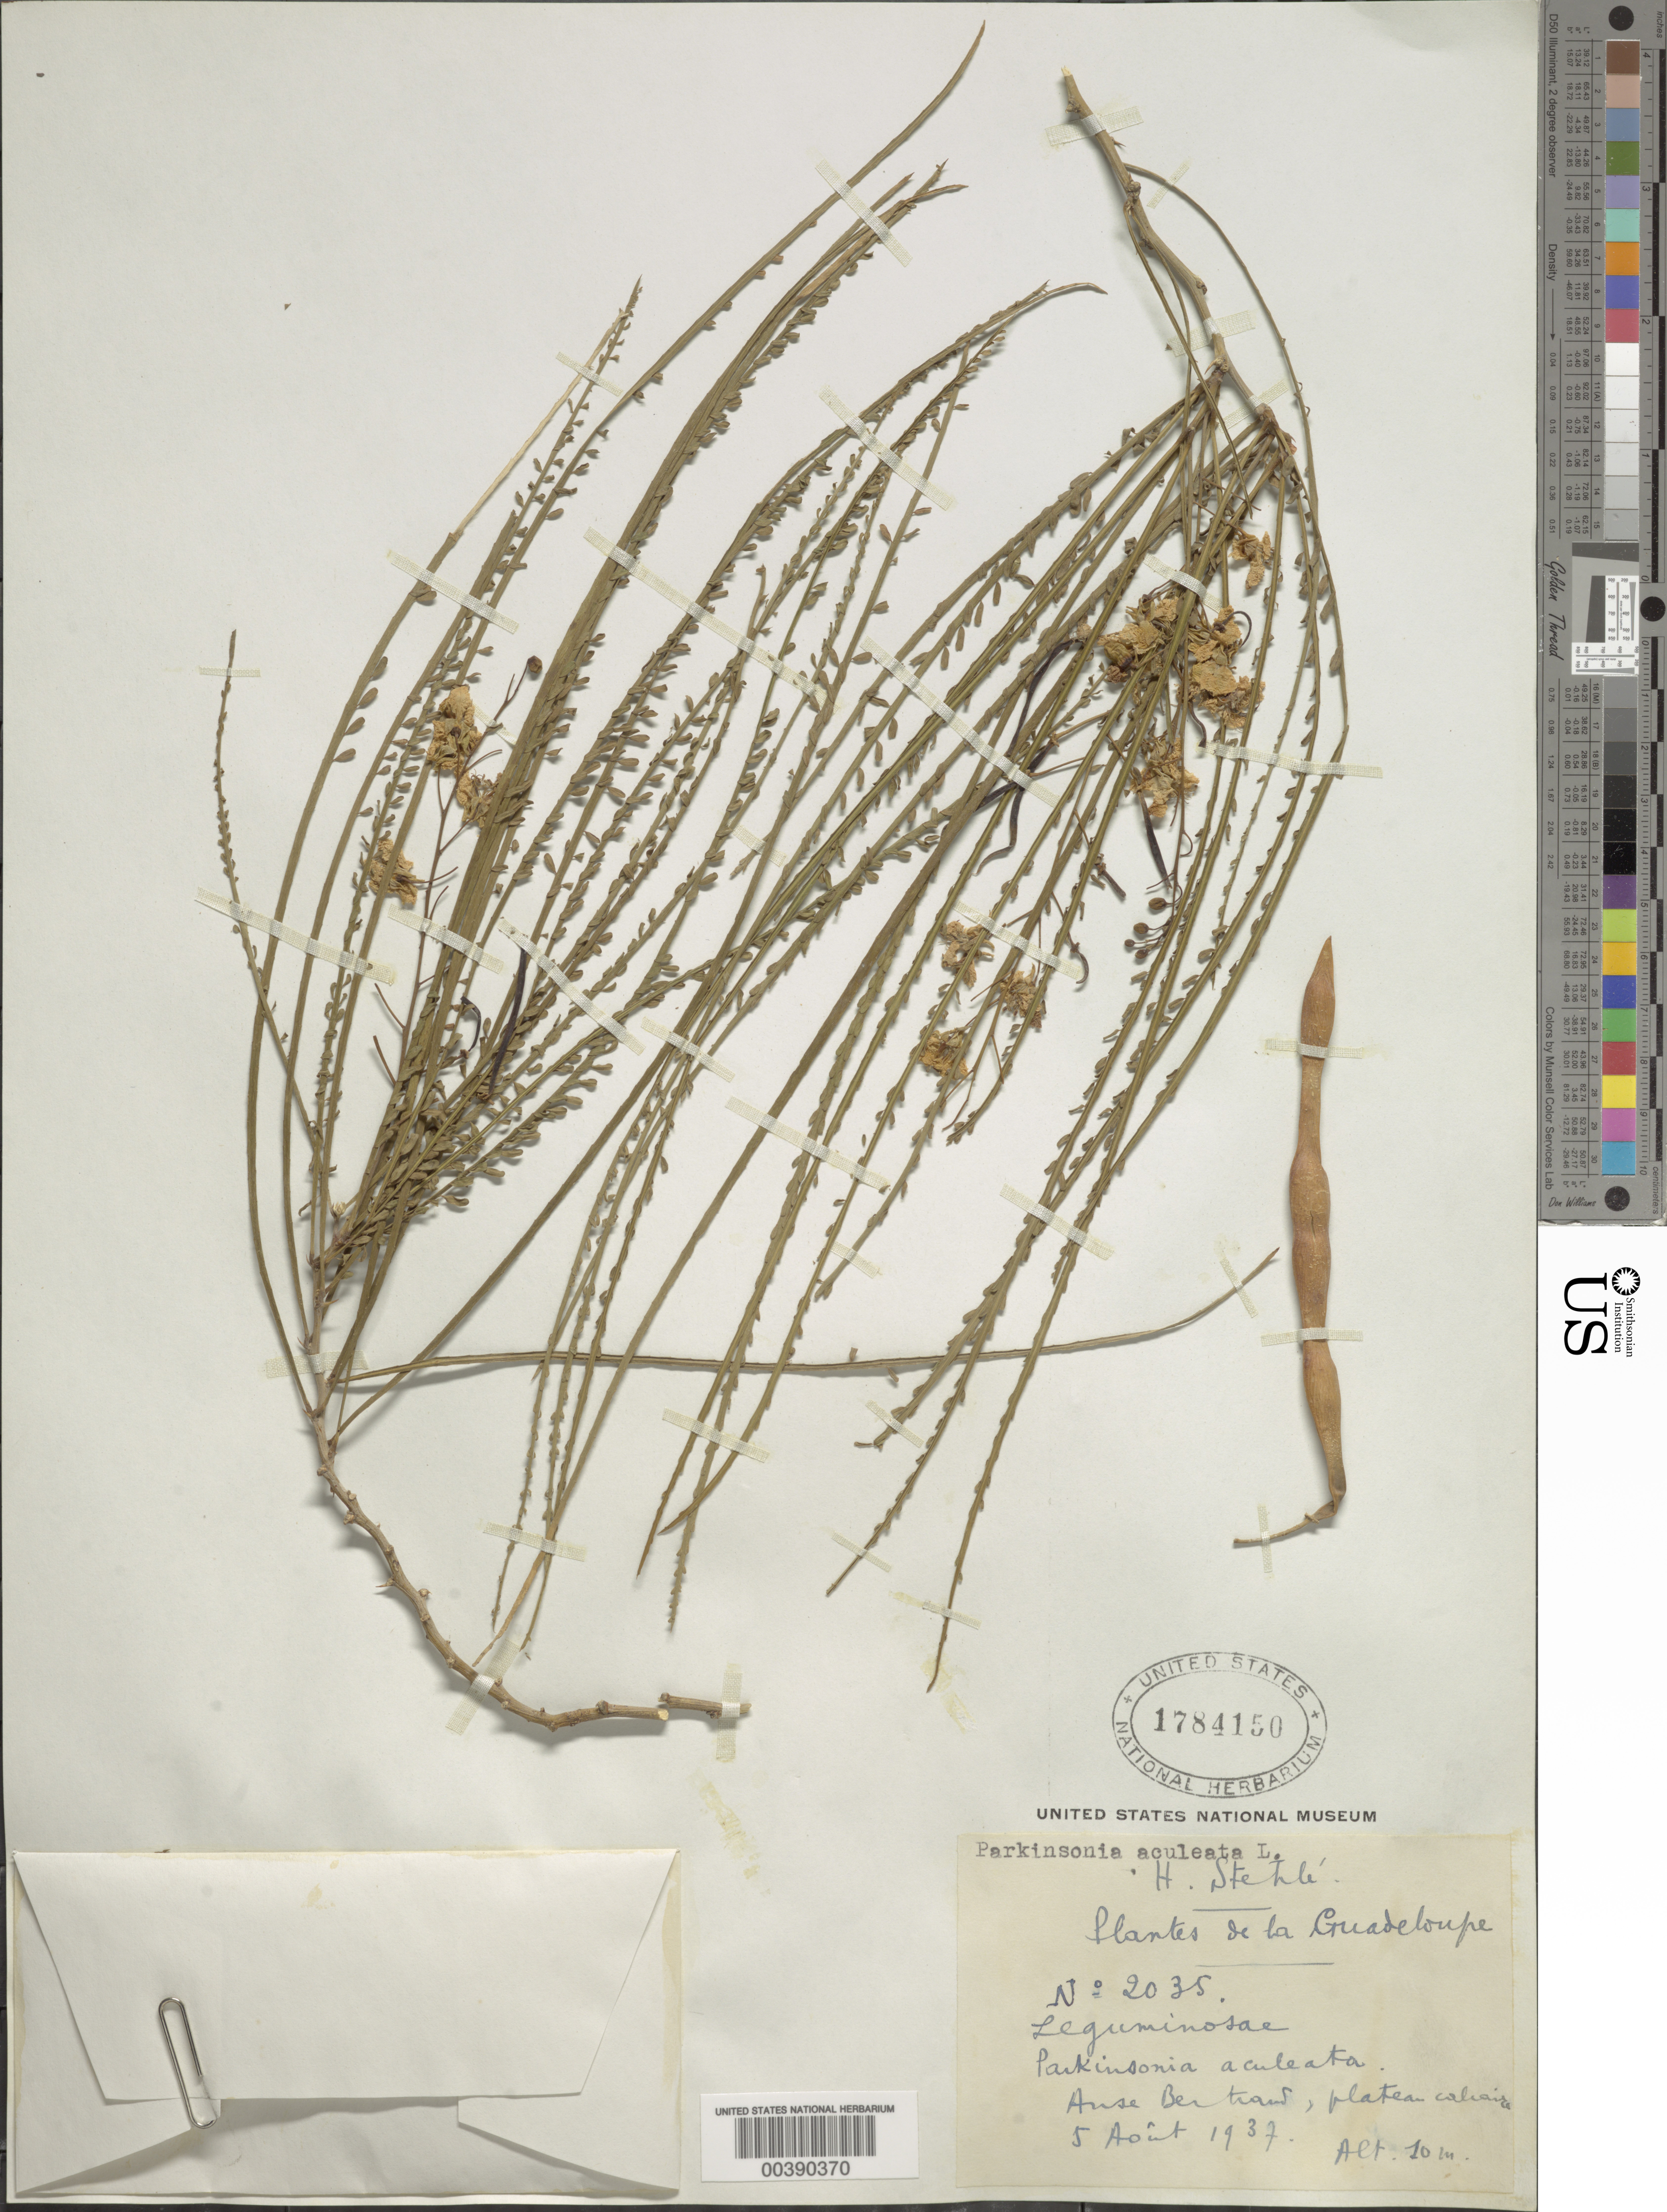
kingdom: Plantae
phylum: Tracheophyta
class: Magnoliopsida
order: Fabales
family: Fabaceae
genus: Parkinsonia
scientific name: Parkinsonia aculeata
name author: L.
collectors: H. Stehlé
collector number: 2035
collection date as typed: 05 Aug 1937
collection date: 1937-08-05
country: Guadeloupe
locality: Anse bertram, plateau caliante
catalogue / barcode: US 1784150